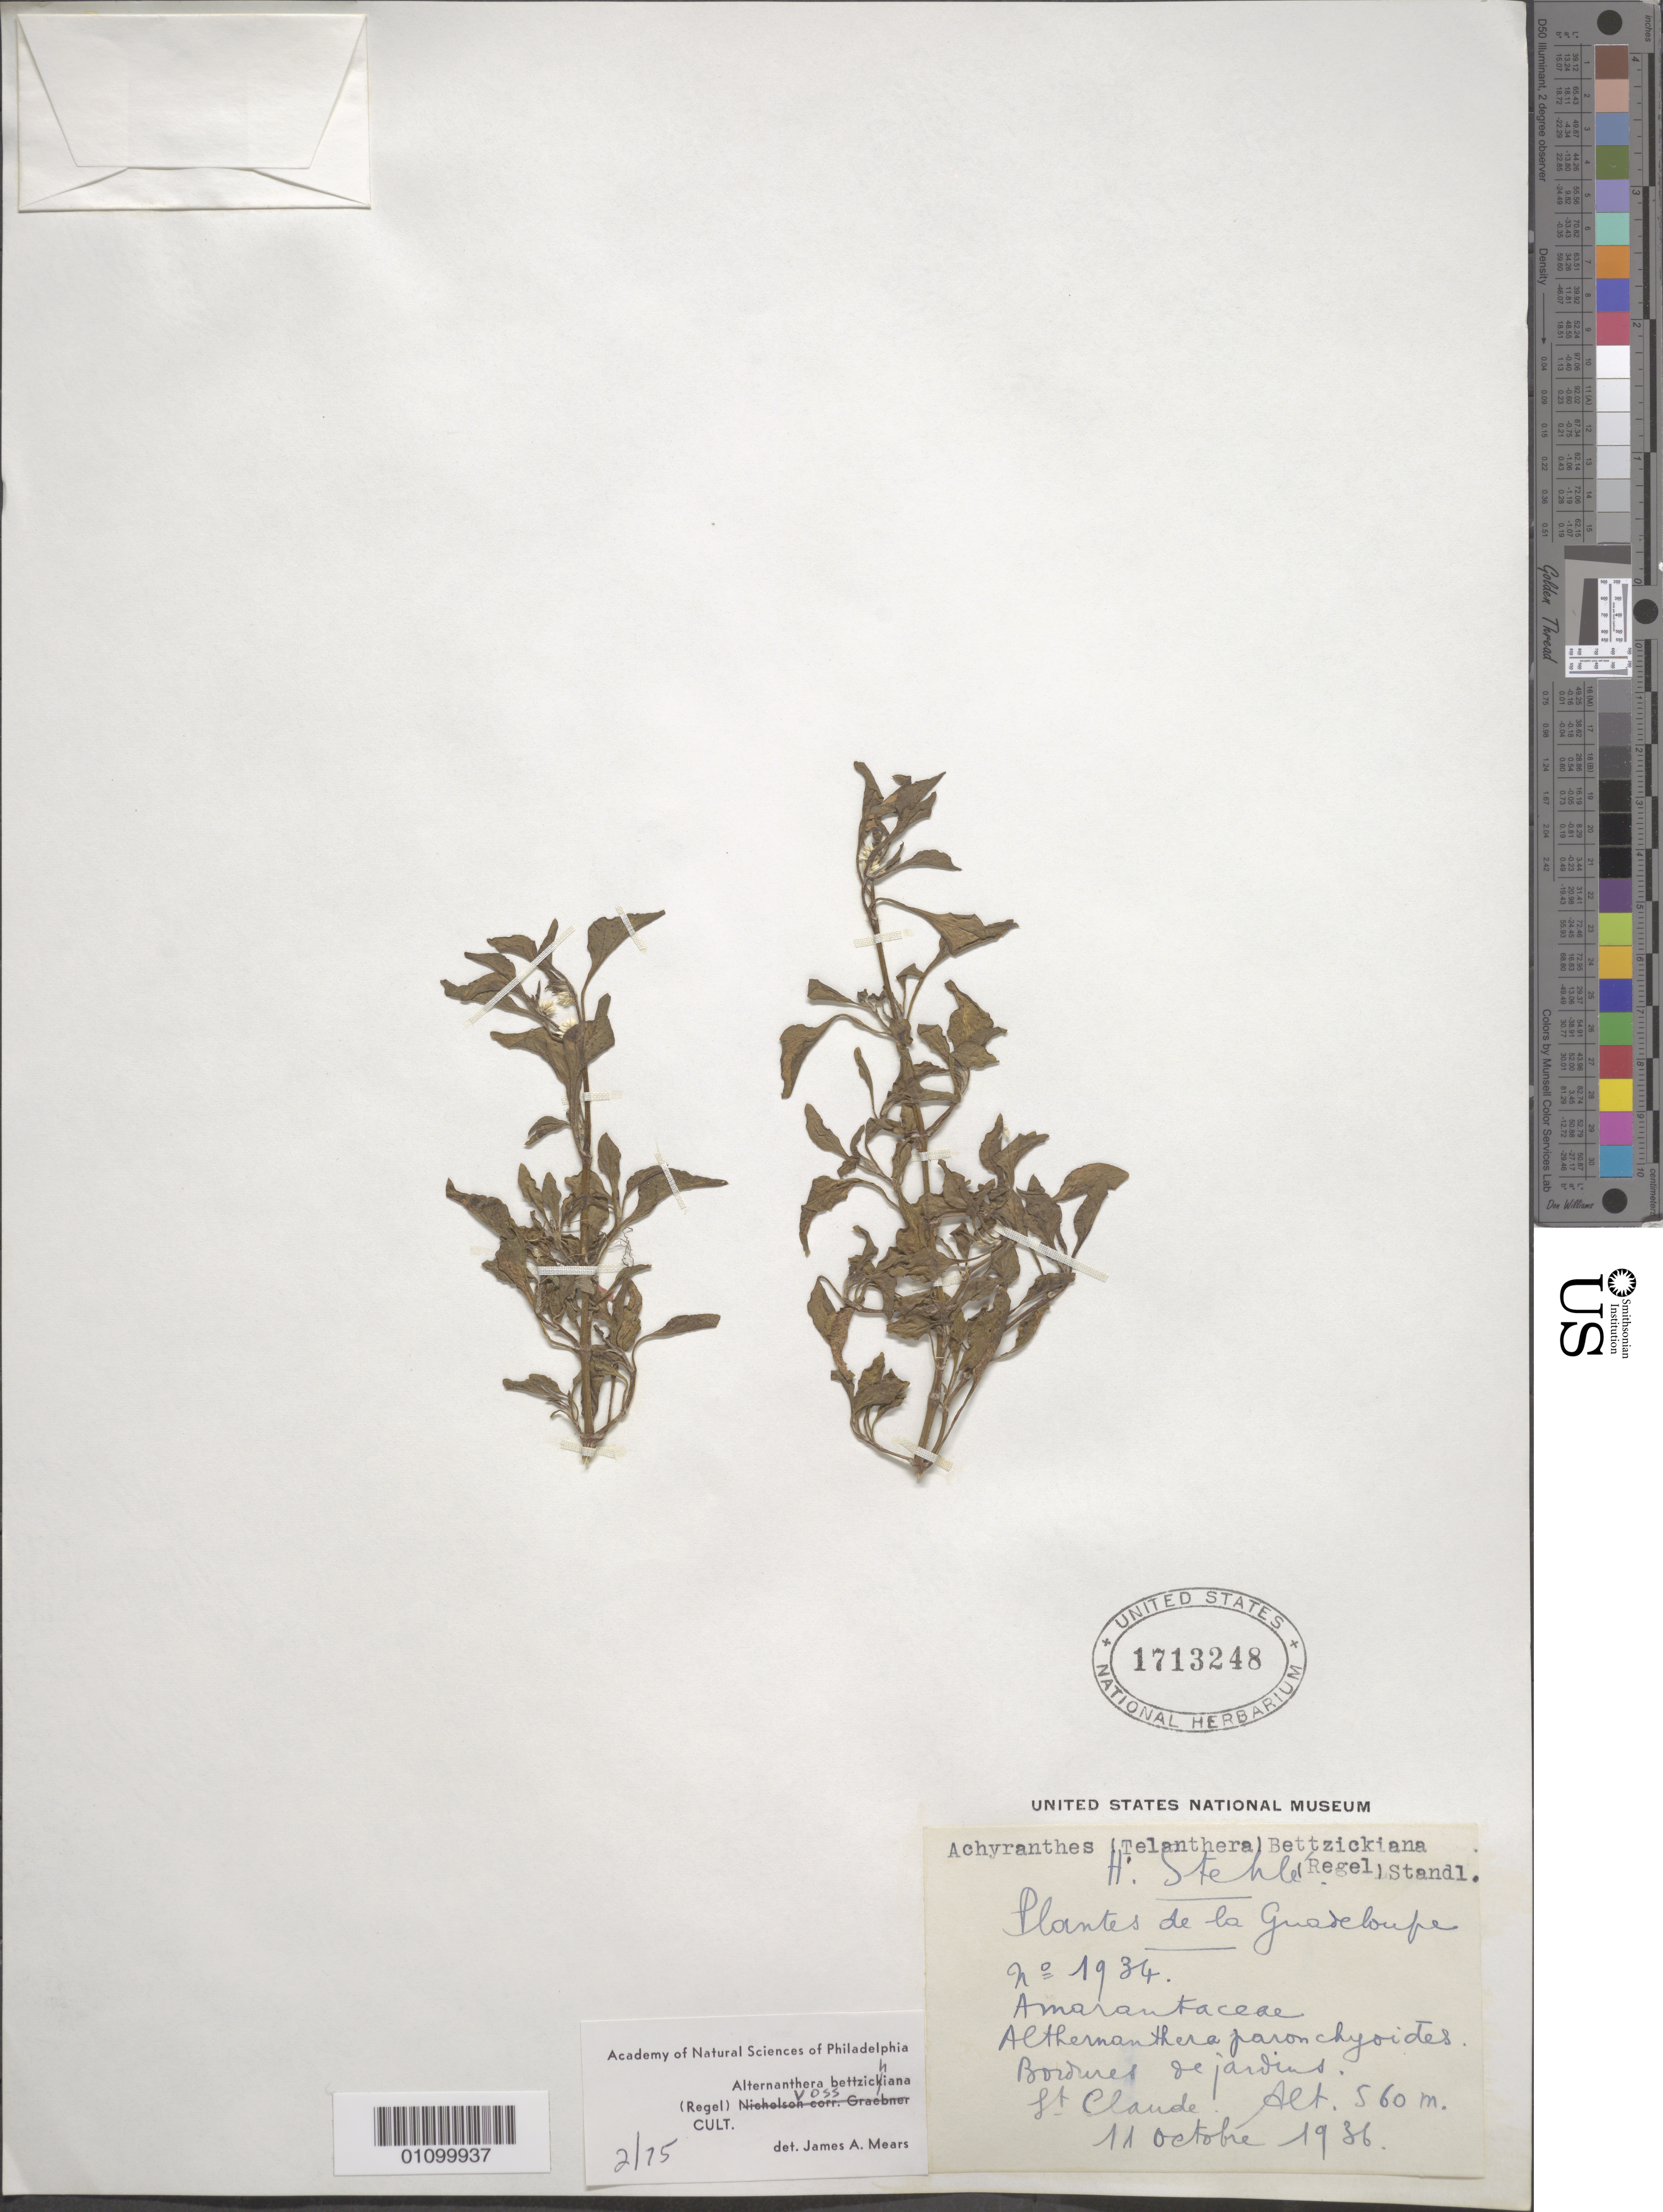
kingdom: Plantae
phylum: Tracheophyta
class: Magnoliopsida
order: Caryophyllales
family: Amaranthaceae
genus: Alternanthera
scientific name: Alternanthera bettzickiana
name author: (Regel) G. Nicholson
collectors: H. Stehlé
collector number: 1934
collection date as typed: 11 Oct 1936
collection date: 1936-10-11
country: Guadeloupe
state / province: St. Claude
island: Basse Terre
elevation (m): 560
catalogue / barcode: US 1713248